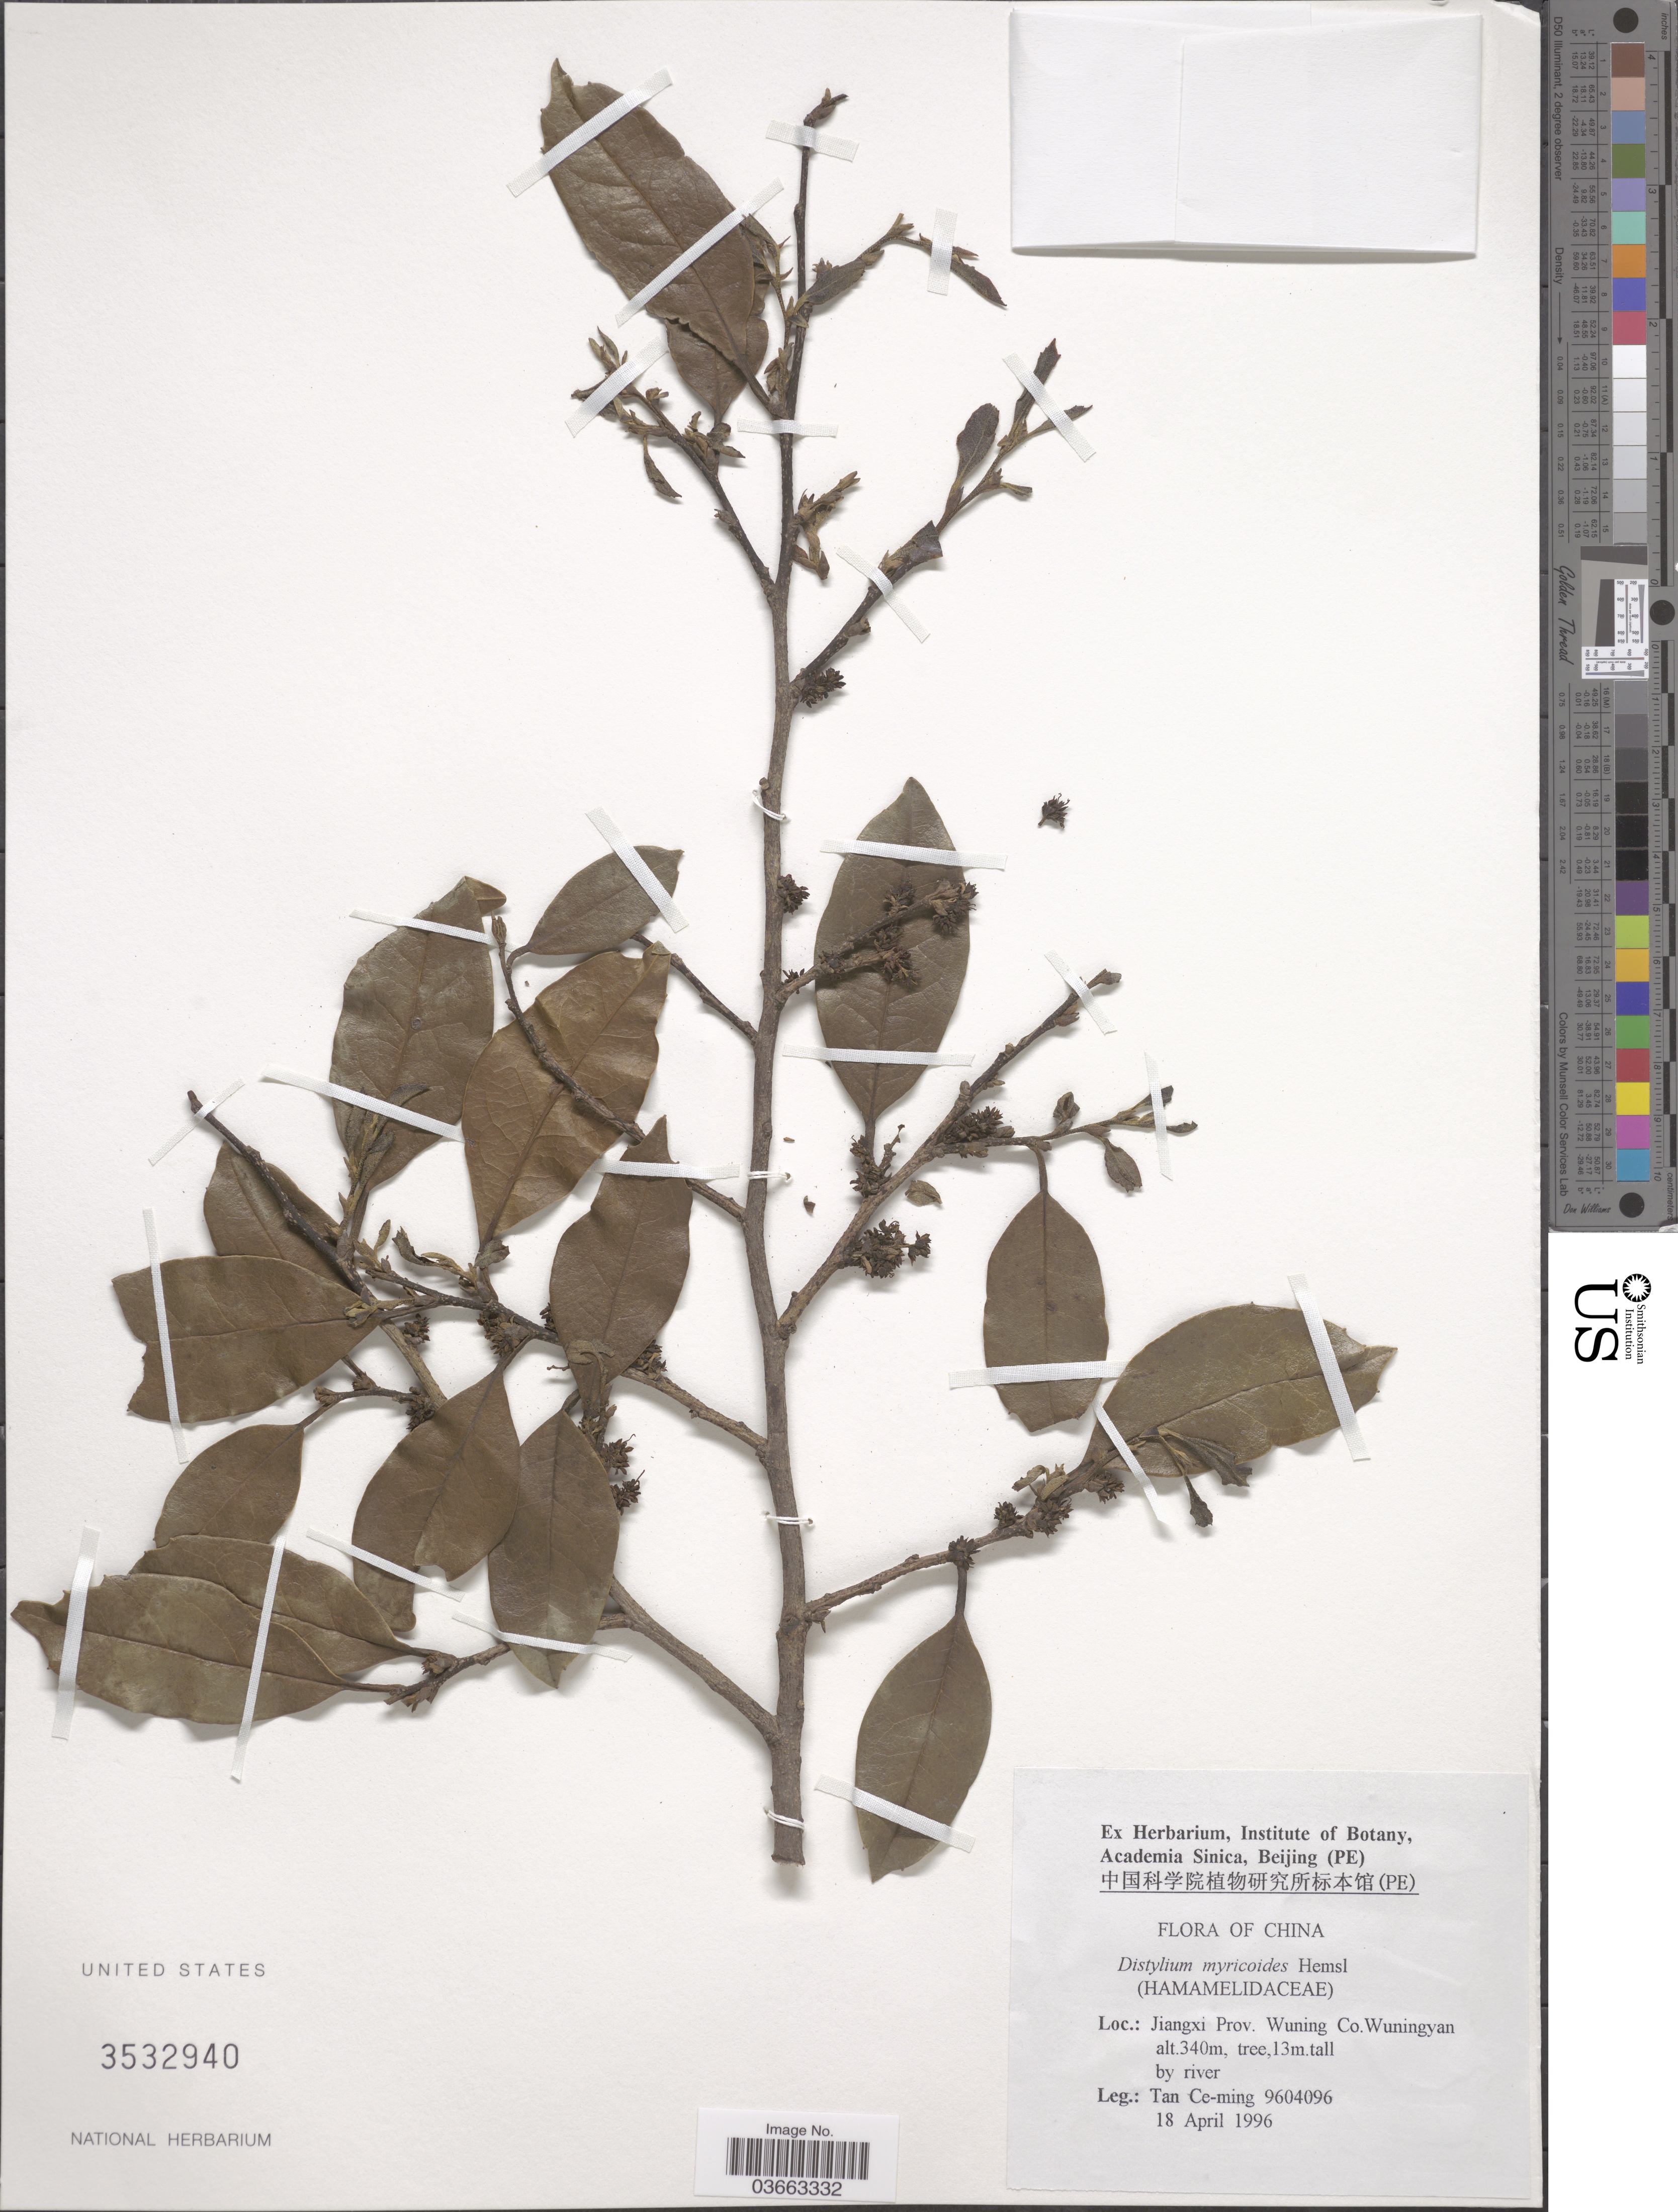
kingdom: Plantae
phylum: Tracheophyta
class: Magnoliopsida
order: Saxifragales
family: Hamamelidaceae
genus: Distylium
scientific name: Distylium myricoides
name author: Hemsl.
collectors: Tan Ce-Ming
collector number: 9604096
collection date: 1996-04-18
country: China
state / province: Jiangxi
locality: Wuning Co. Wuningyan.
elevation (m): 340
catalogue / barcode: US 3532940